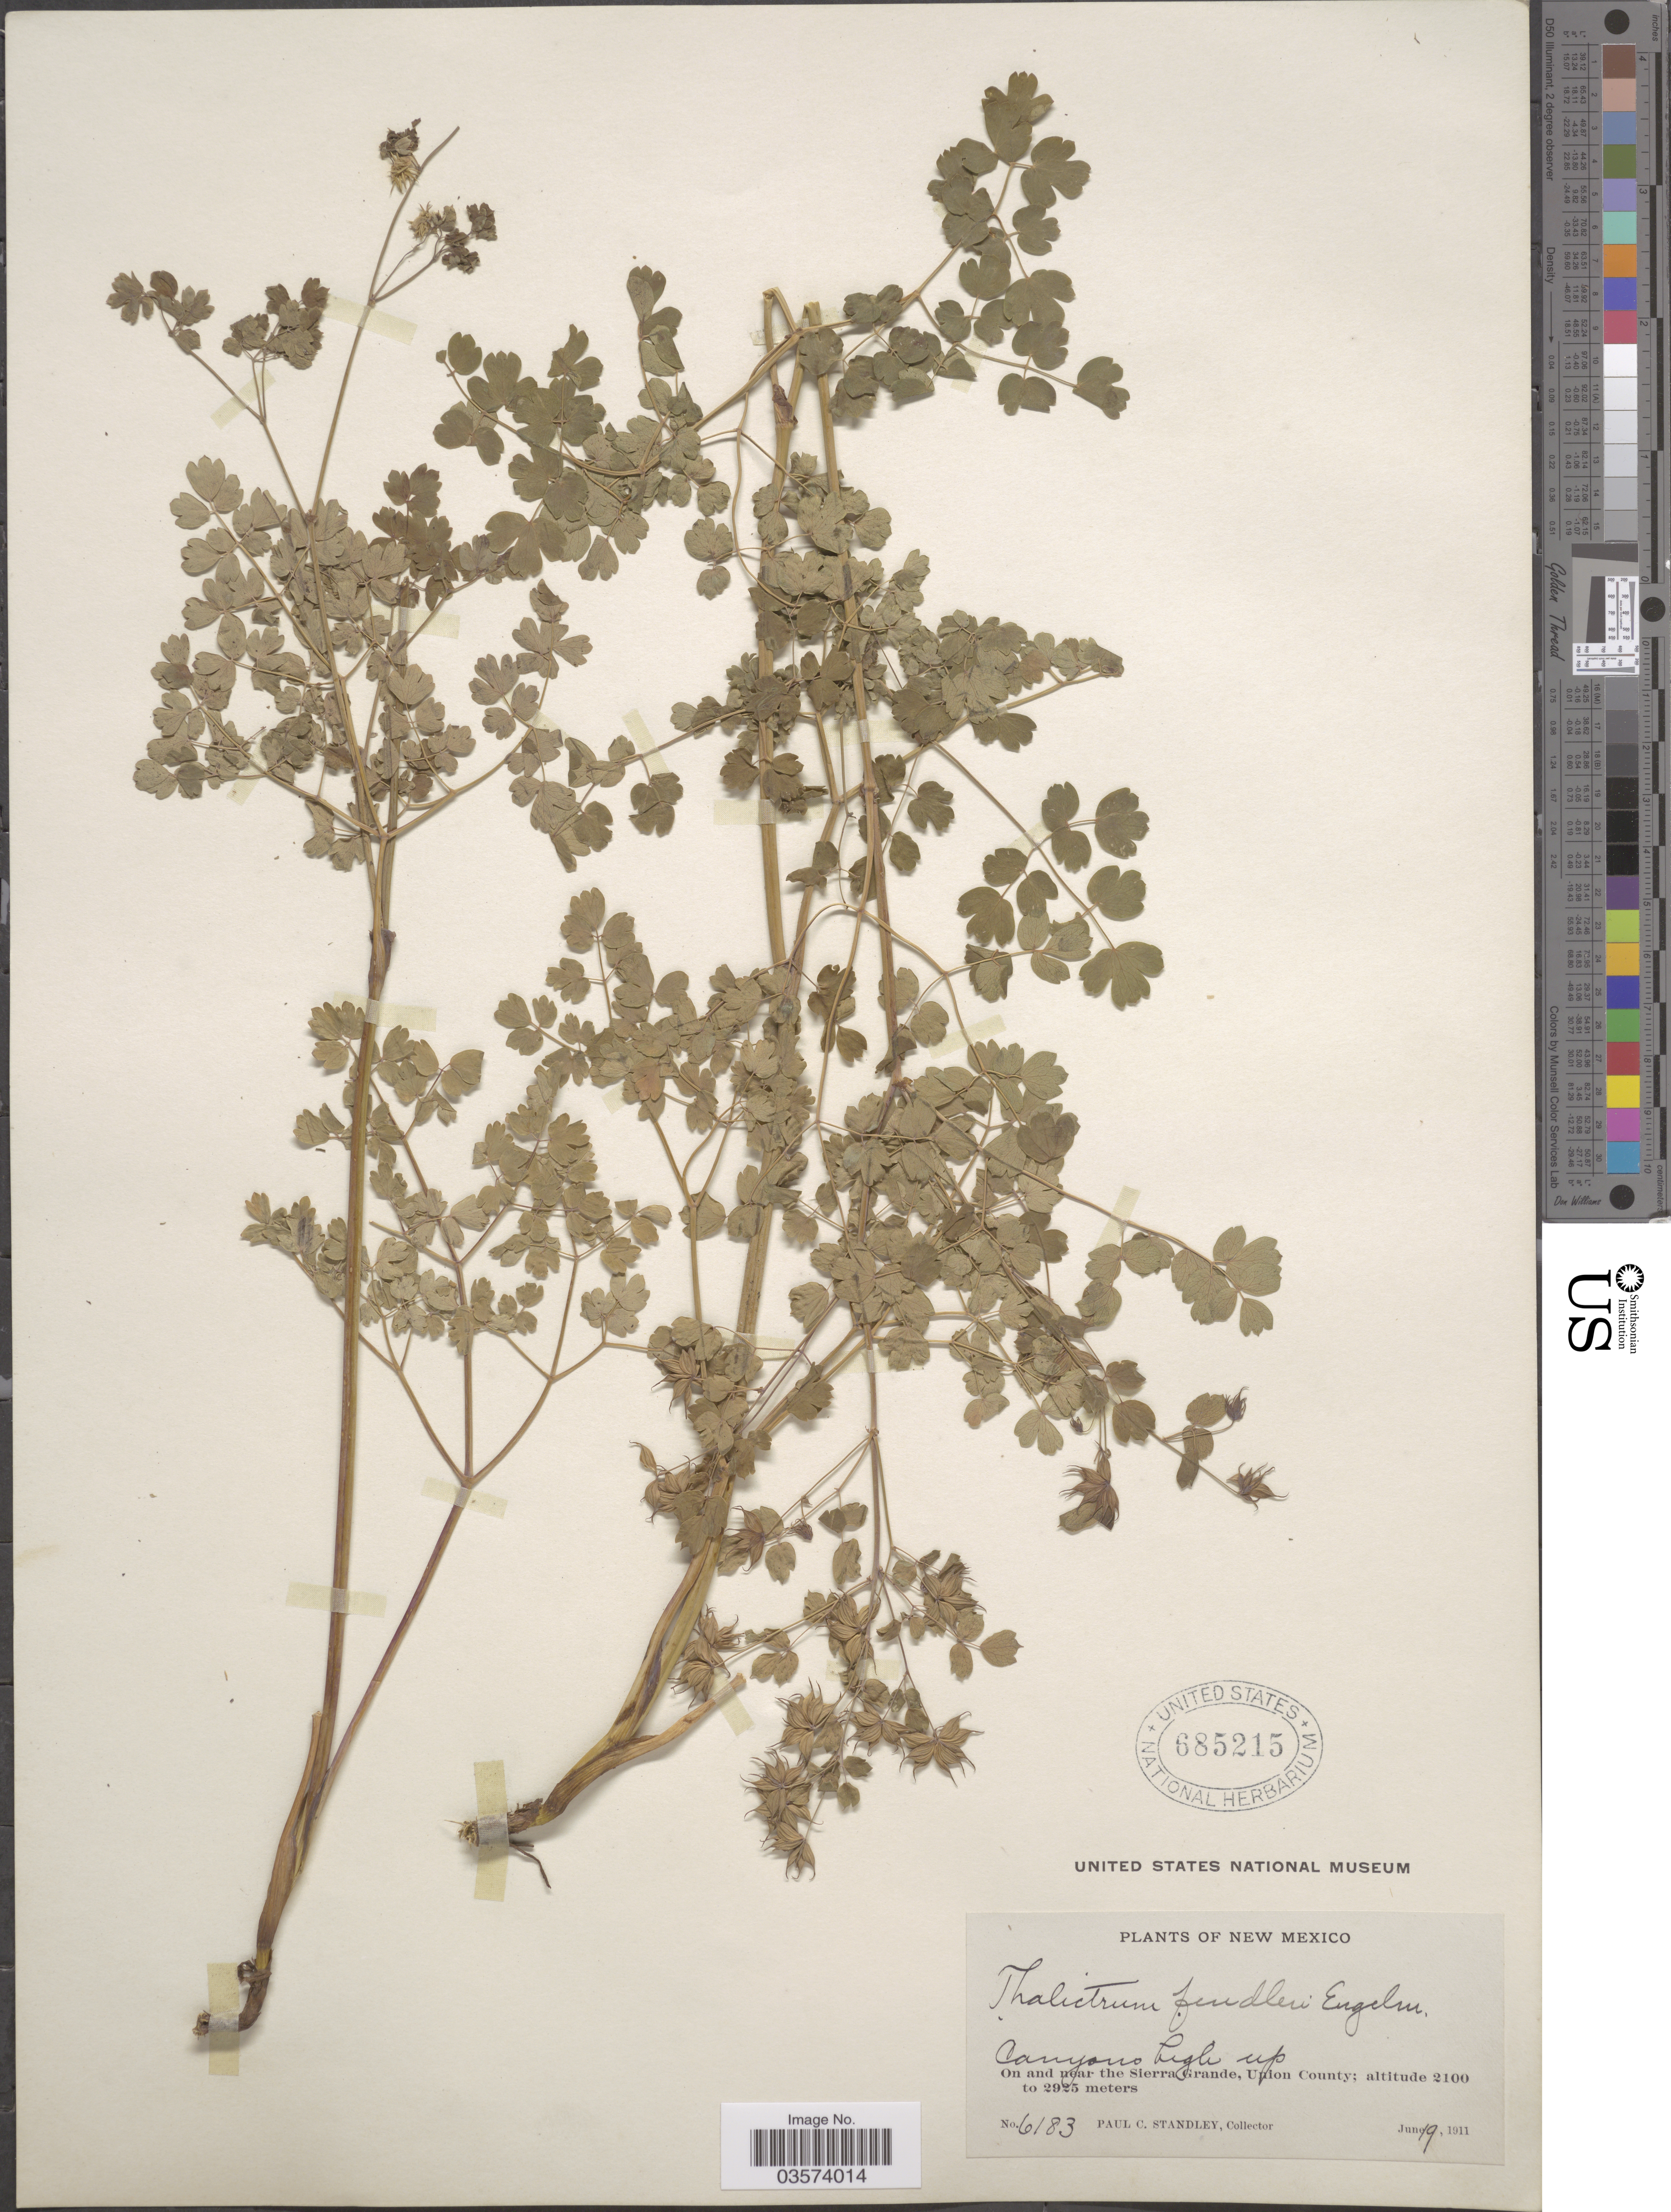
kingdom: Plantae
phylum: Tracheophyta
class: Magnoliopsida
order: Ranunculales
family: Ranunculaceae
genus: Thalictrum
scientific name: Thalictrum fendleri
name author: Engelm. ex A. Gray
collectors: P. C. Standley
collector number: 6183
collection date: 1911-06-19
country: United States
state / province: New Mexico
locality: On and near the Sierra Grande, Union County.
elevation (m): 2100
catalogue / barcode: US 685215